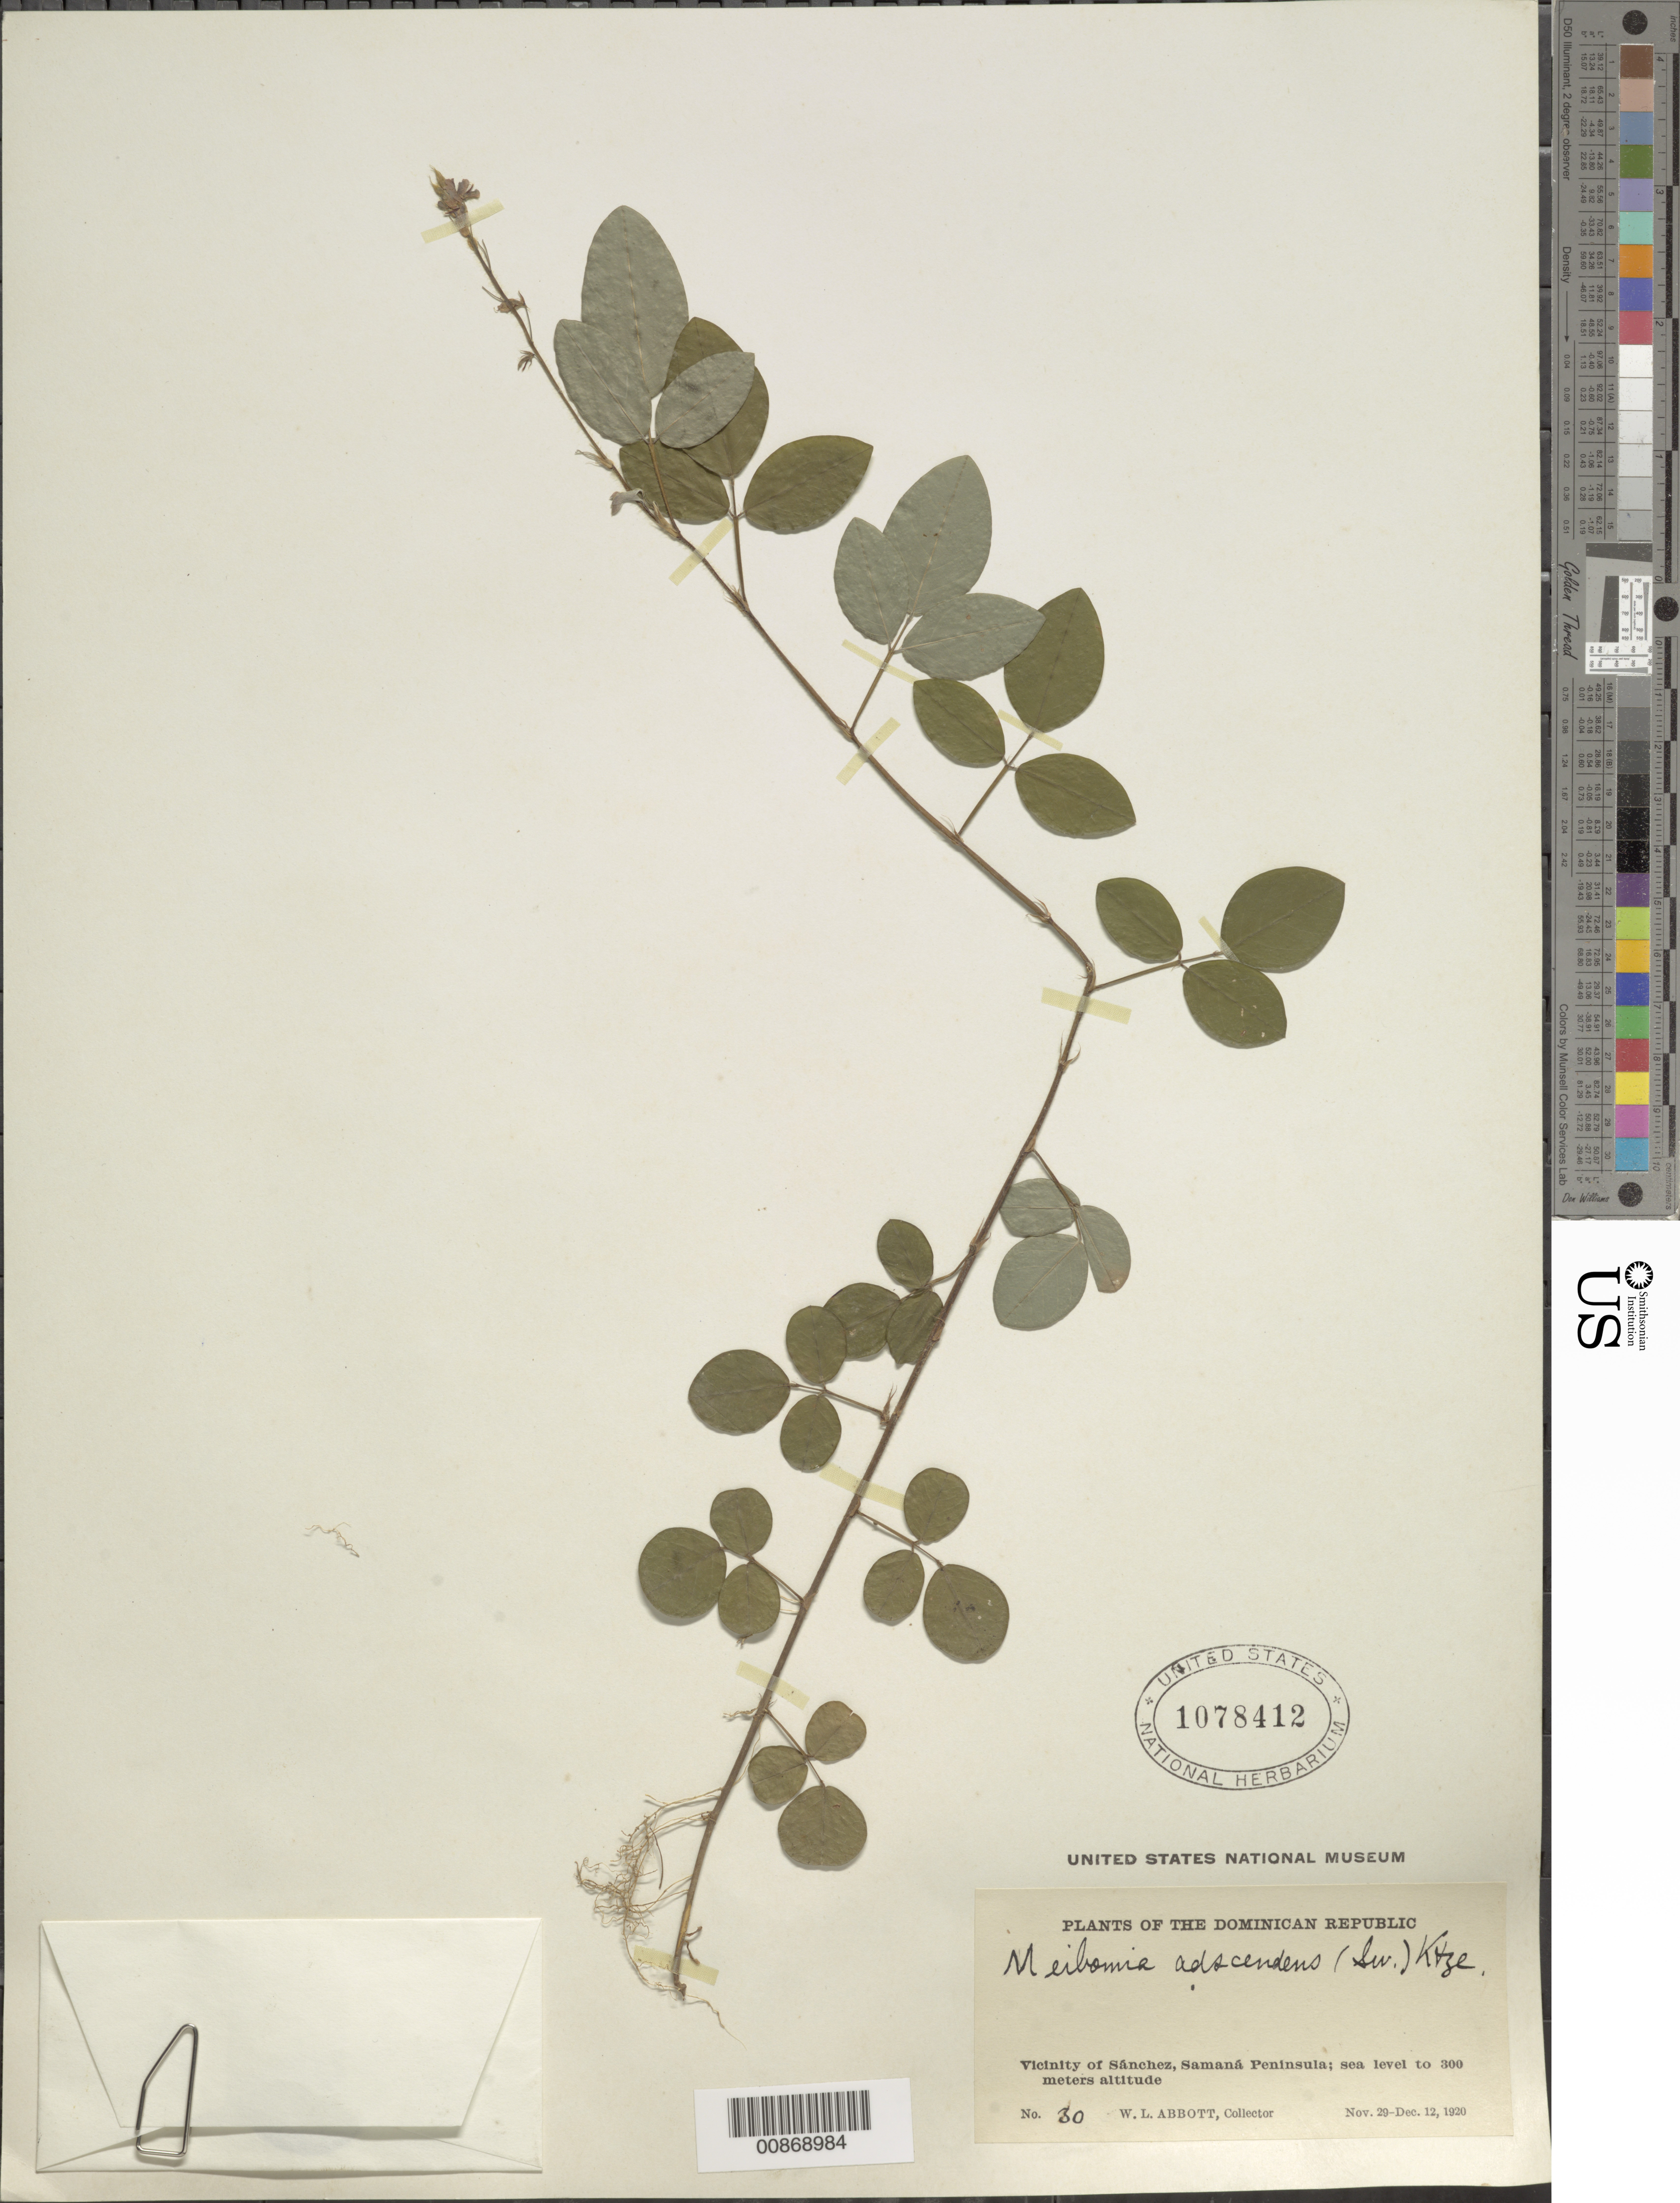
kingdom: Plantae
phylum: Tracheophyta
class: Magnoliopsida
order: Fabales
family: Fabaceae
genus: Grona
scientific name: Grona adscendens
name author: (Sw.) H. Ohashi & K. Ohashi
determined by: Strong, Mark T., (BOT), Smithsonian Institution - National Museum of Natural History (UNITED STATES)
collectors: W. L. Abbott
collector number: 30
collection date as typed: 29 Nov 1920 to 12 Dec 1920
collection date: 1920-11-29/1920-12-12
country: Dominican Republic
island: Hispaniola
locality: Vicinity of Sánchez, Samaná Peninsula.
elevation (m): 0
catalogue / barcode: US 1078412